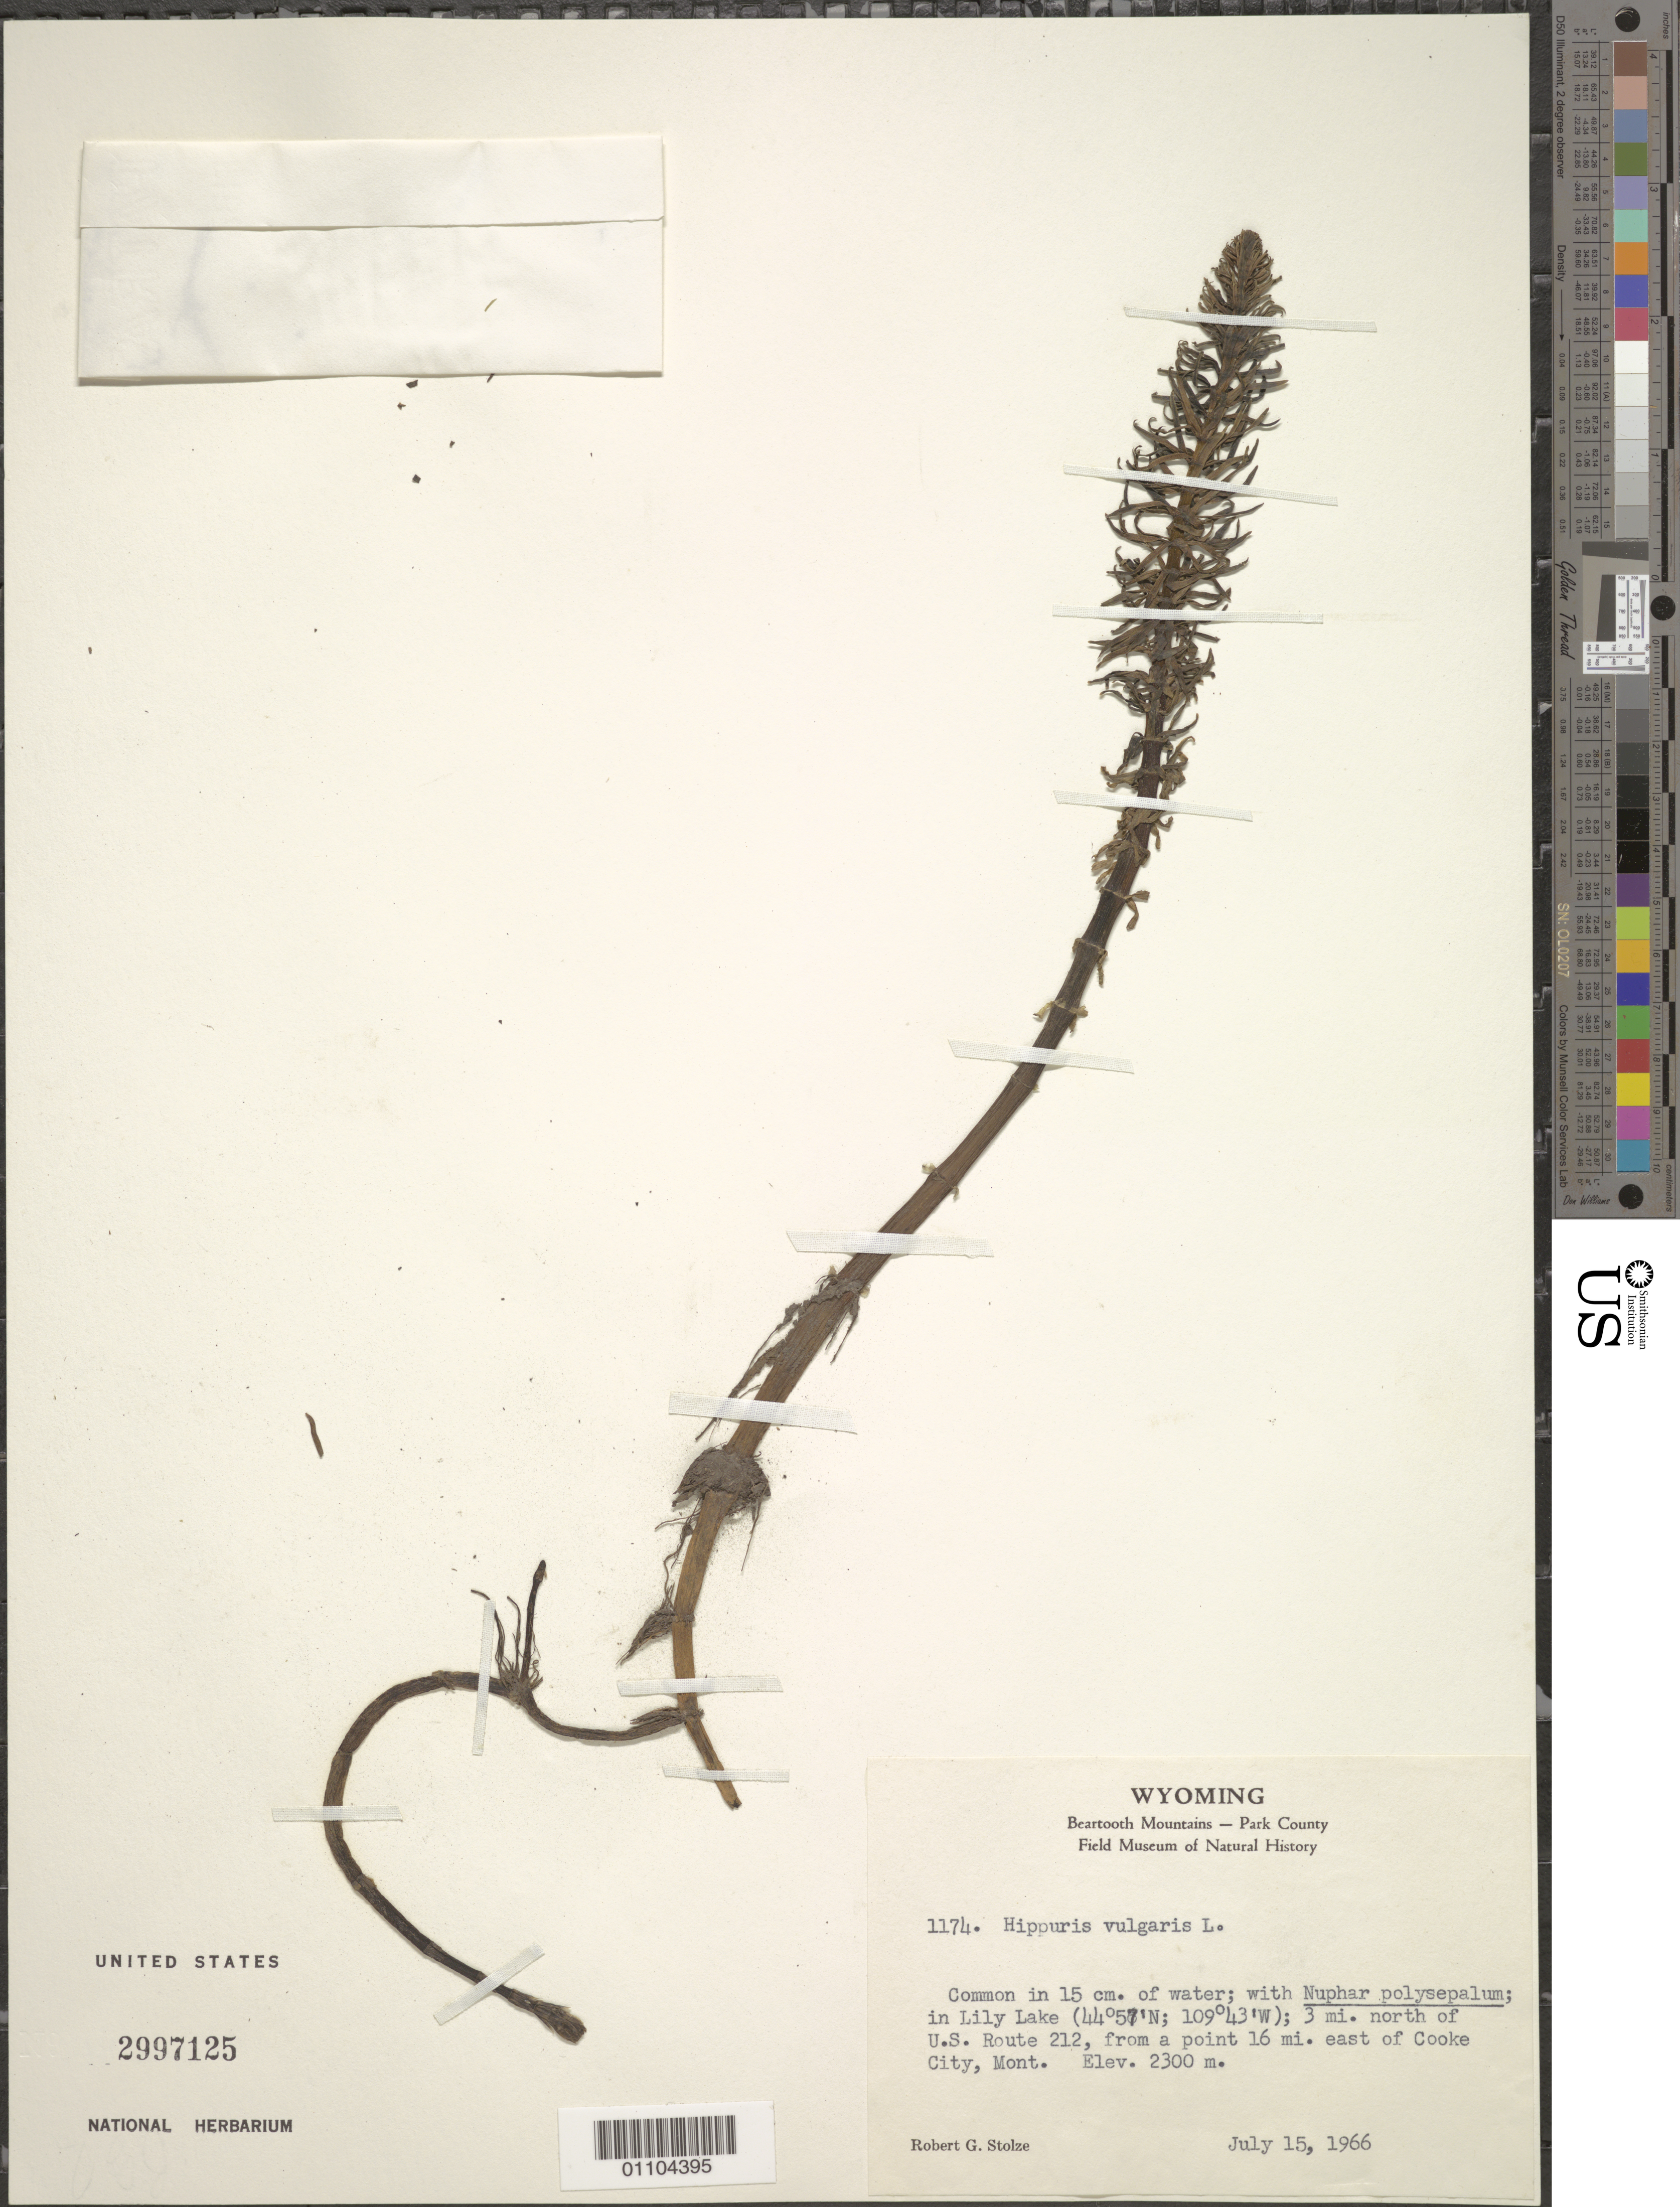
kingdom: Plantae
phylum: Tracheophyta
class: Magnoliopsida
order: Lamiales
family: Plantaginaceae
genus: Hippuris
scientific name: Hippuris vulgaris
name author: L.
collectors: R. G. Stolze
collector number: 1174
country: United States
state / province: Wyoming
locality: Beartooth Mountains County Park, In Lily Lake, N of US Rte 212, E of Cooke City, MT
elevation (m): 2300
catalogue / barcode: US 2997125